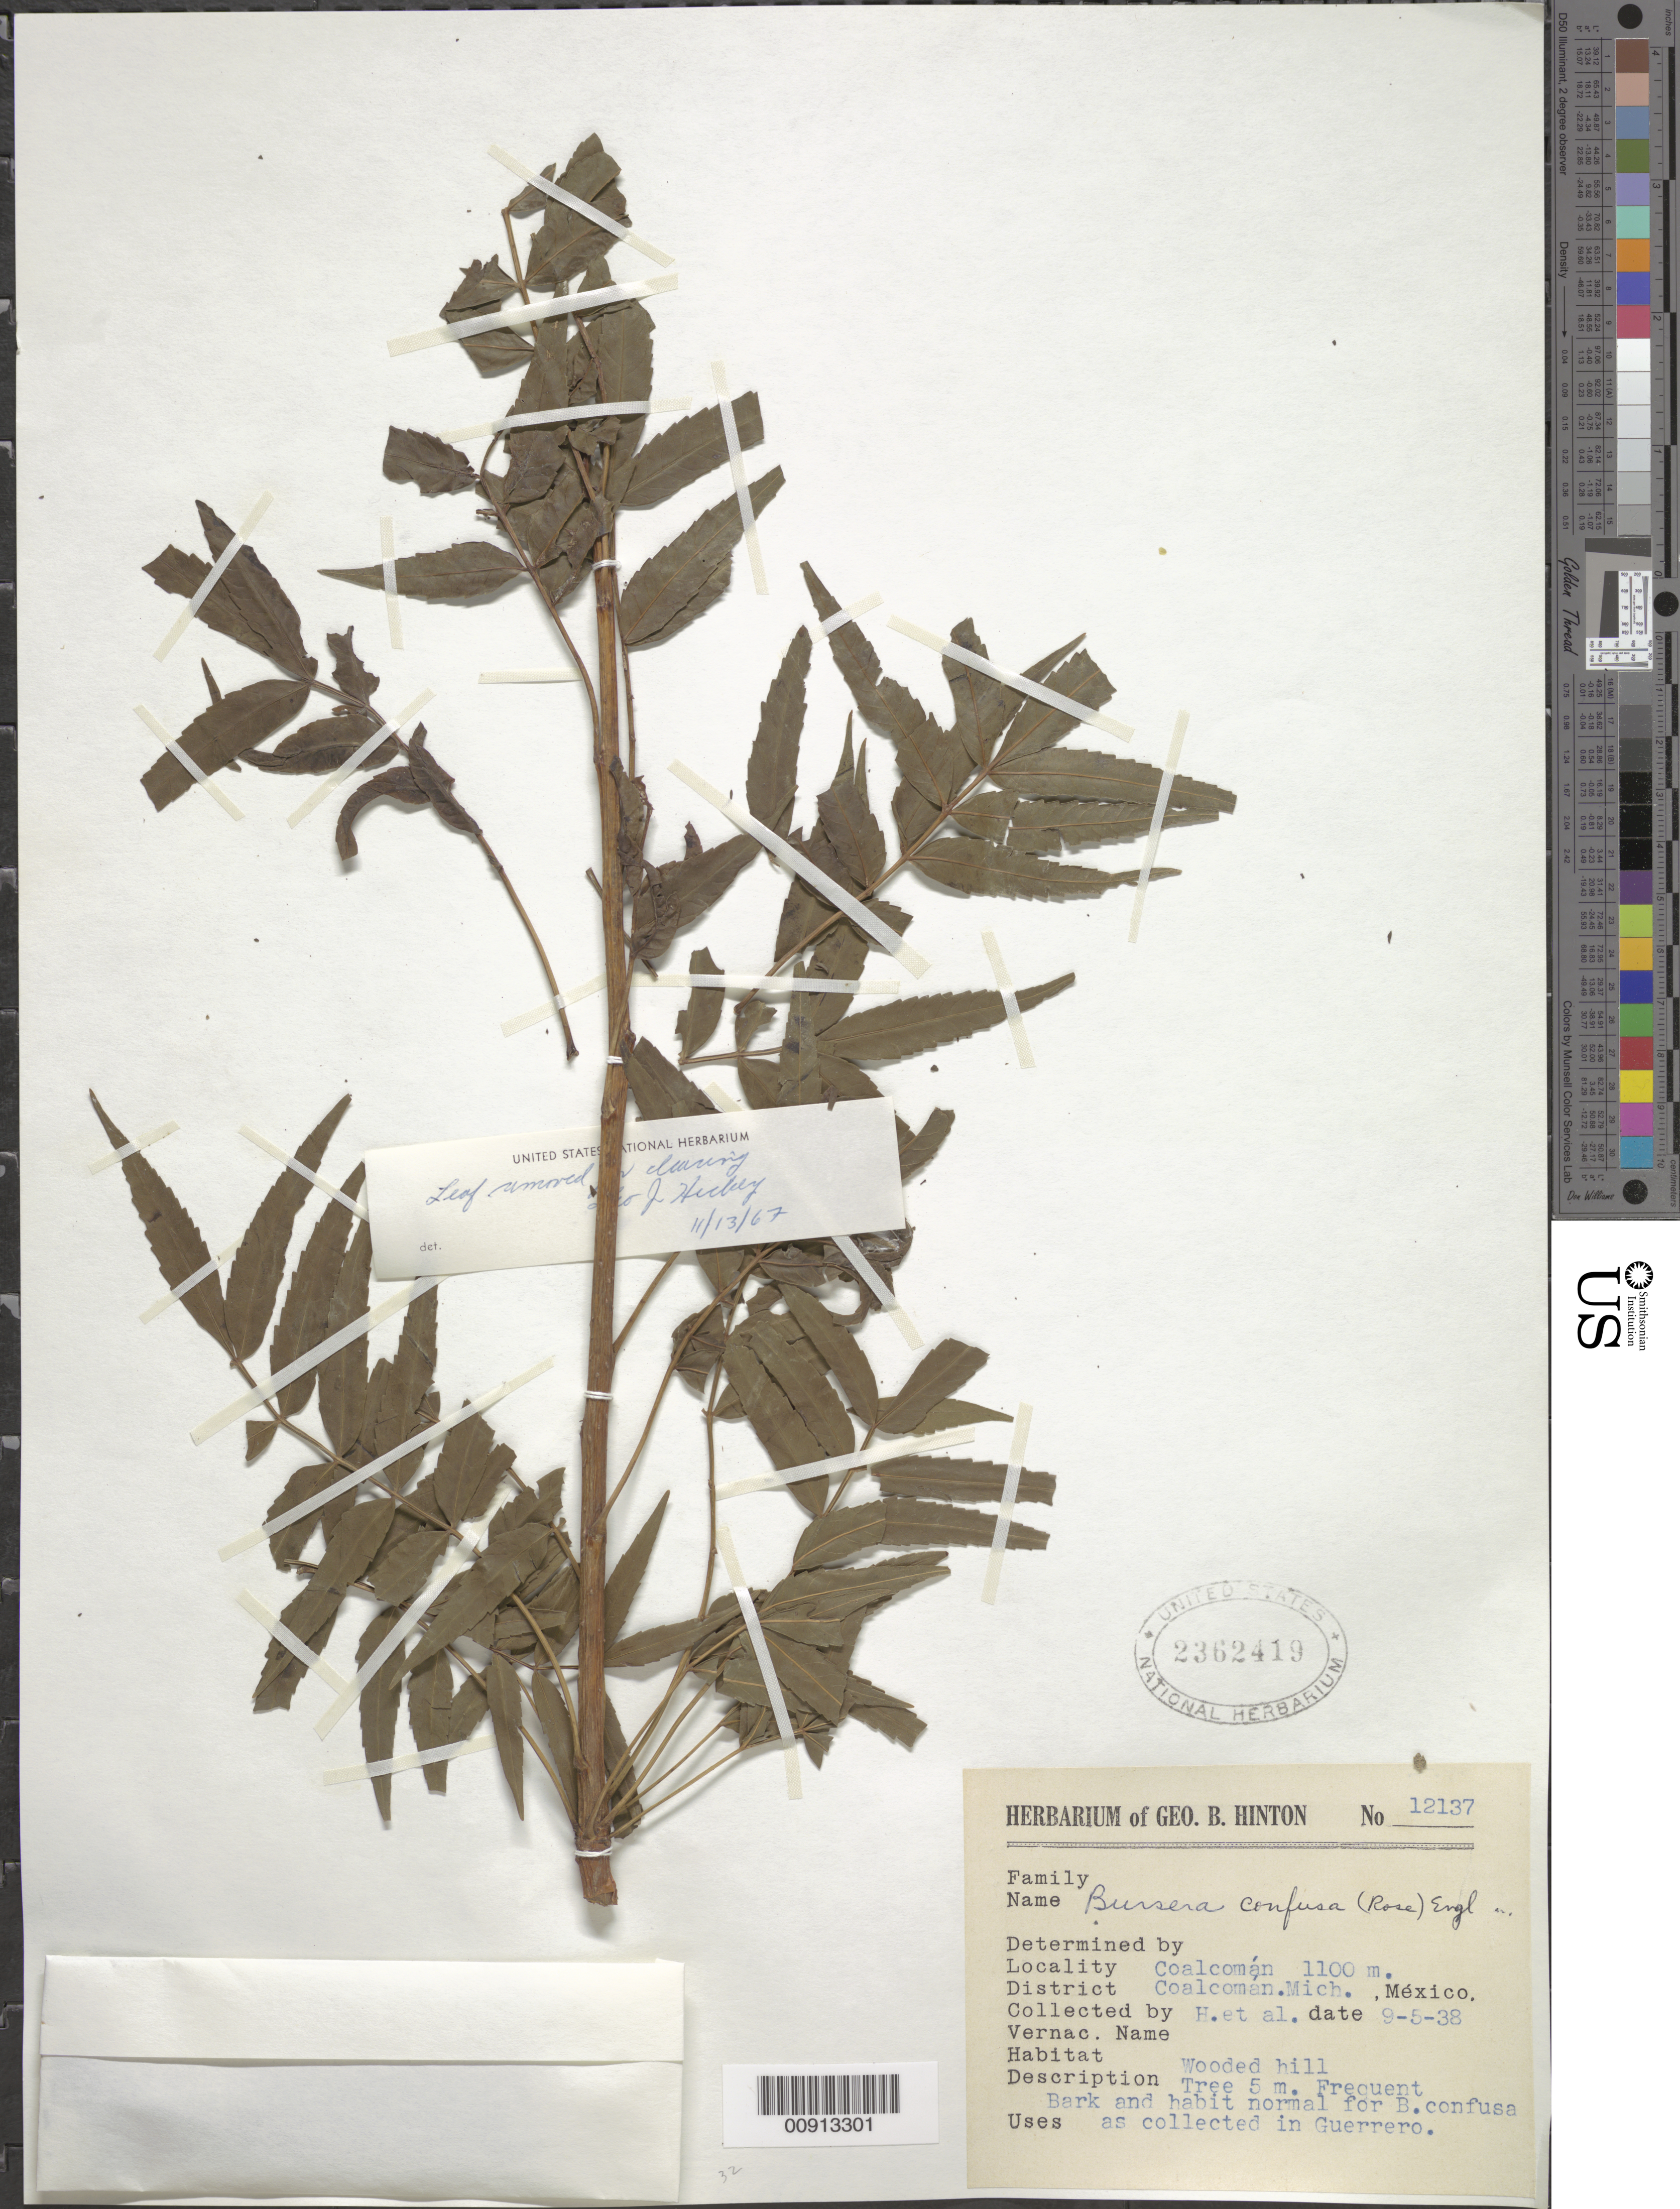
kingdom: Plantae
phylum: Tracheophyta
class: Magnoliopsida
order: Sapindales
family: Burseraceae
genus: Bursera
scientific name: Bursera confusa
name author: (Rose) Engl.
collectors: G. B. Hinton & et al.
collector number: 12137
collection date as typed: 05 Sep 1938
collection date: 1938-09-05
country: Mexico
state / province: Michoacán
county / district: Coalcomán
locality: Coalcomán, District Coalcomán, Michoacán.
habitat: Wooded hill.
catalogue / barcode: US 2362419